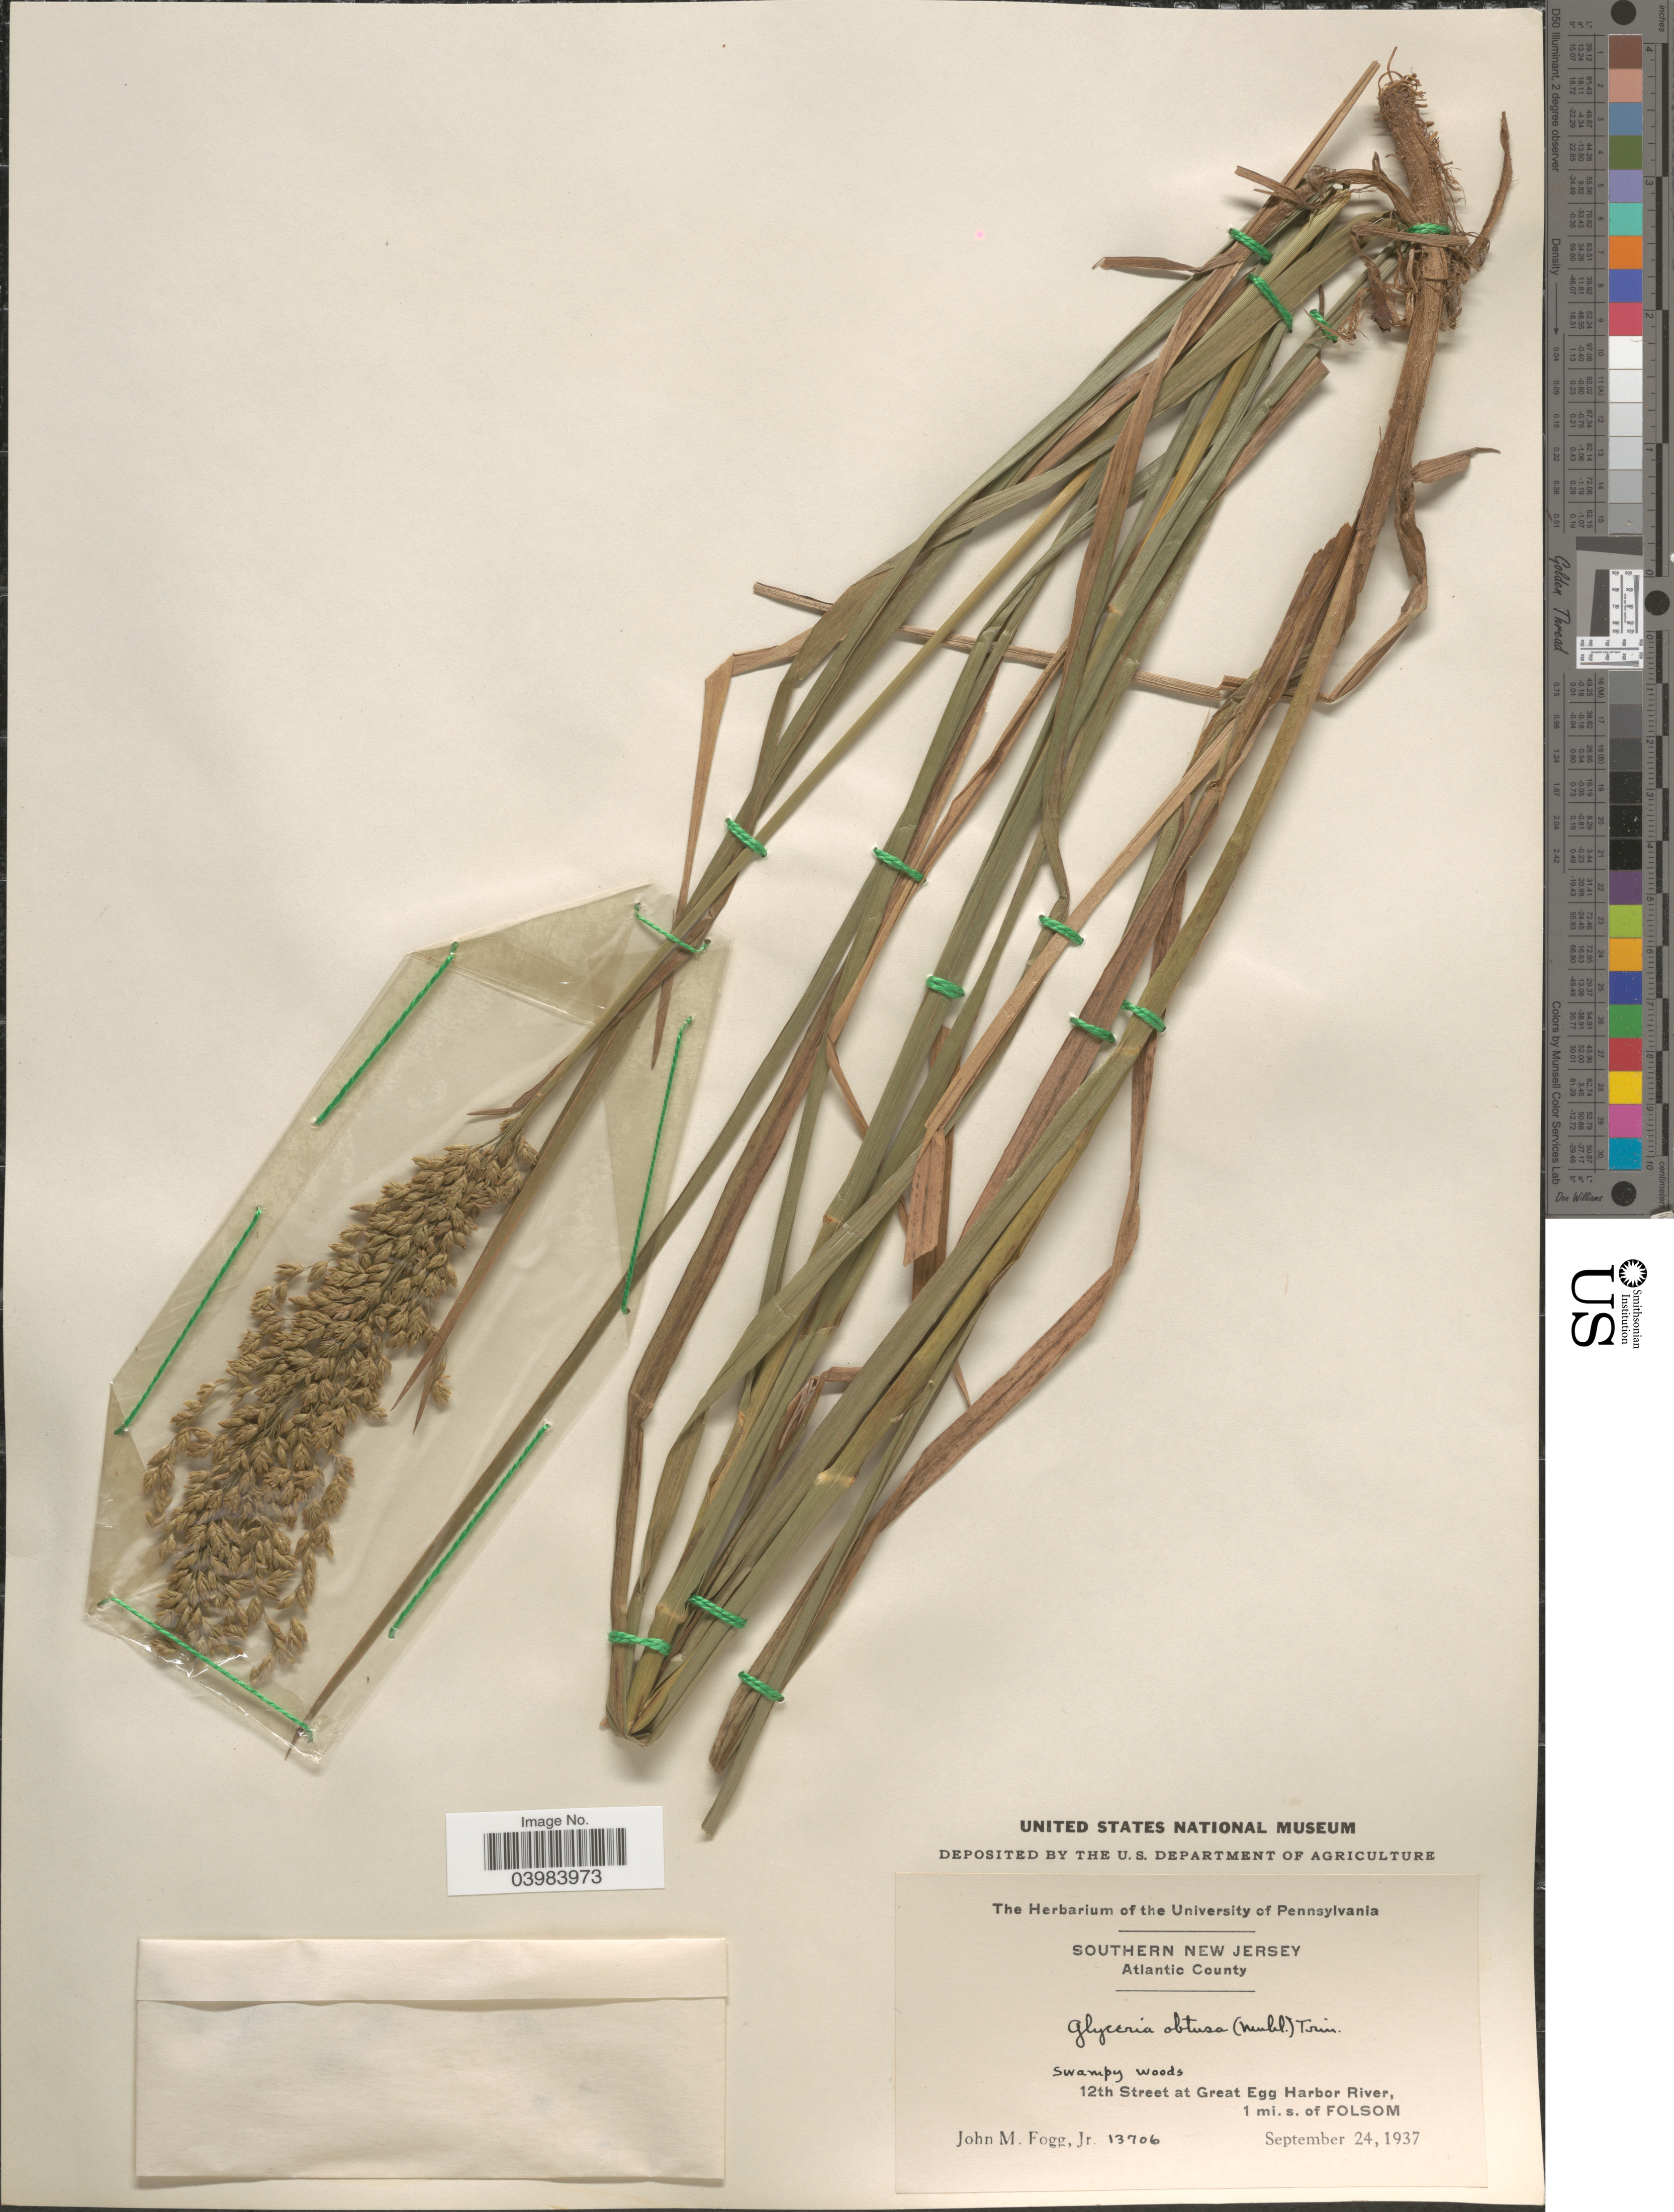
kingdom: Plantae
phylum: Tracheophyta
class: Liliopsida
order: Poales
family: Poaceae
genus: Glyceria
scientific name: Glyceria obtusa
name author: (Muhl.) Trin.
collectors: J. Fogg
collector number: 13706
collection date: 1937-09-24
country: United States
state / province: New Jersey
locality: Southern New Jersey. Atlantic County. Swampy woods. 12th Street at Great Egg Harbor River, 1 mi. s. of Folsom.